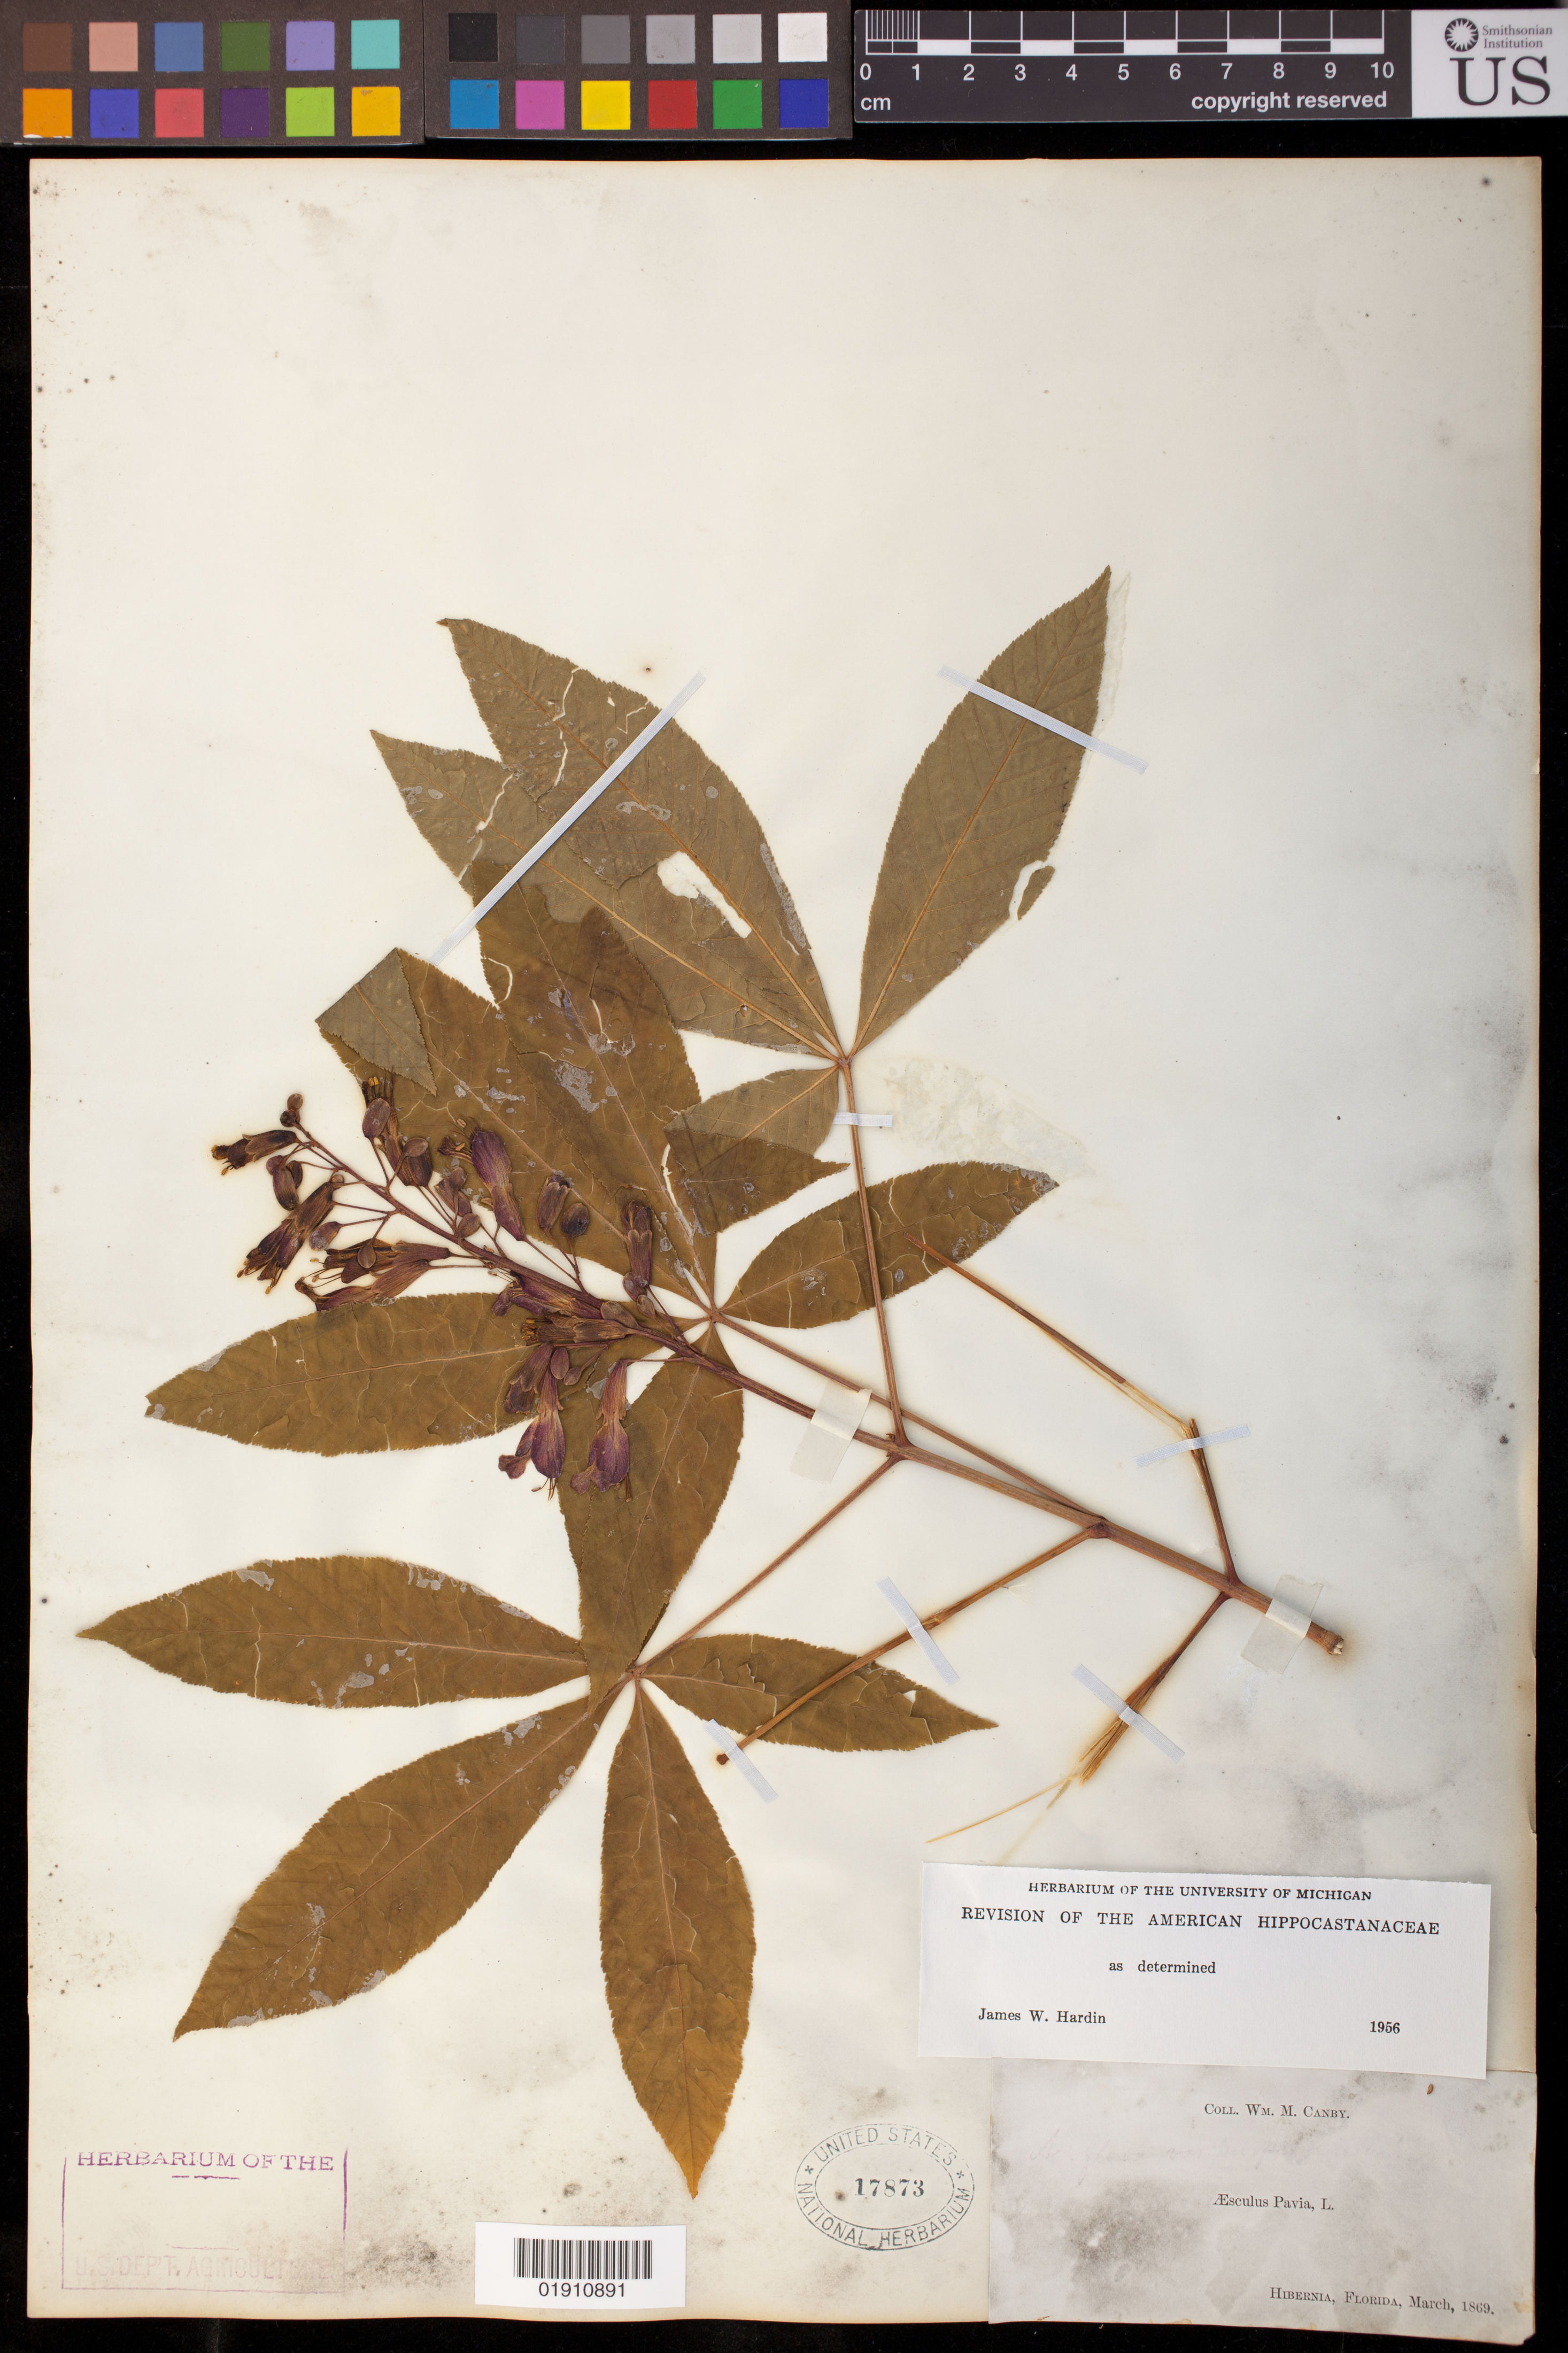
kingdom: Plantae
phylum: Tracheophyta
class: Magnoliopsida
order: Sapindales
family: Sapindaceae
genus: Aesculus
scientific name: Aesculus pavia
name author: L.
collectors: W. M. Canby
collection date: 1869-03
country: United States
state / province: Florida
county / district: Clay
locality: Hibernia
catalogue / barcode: US 17873